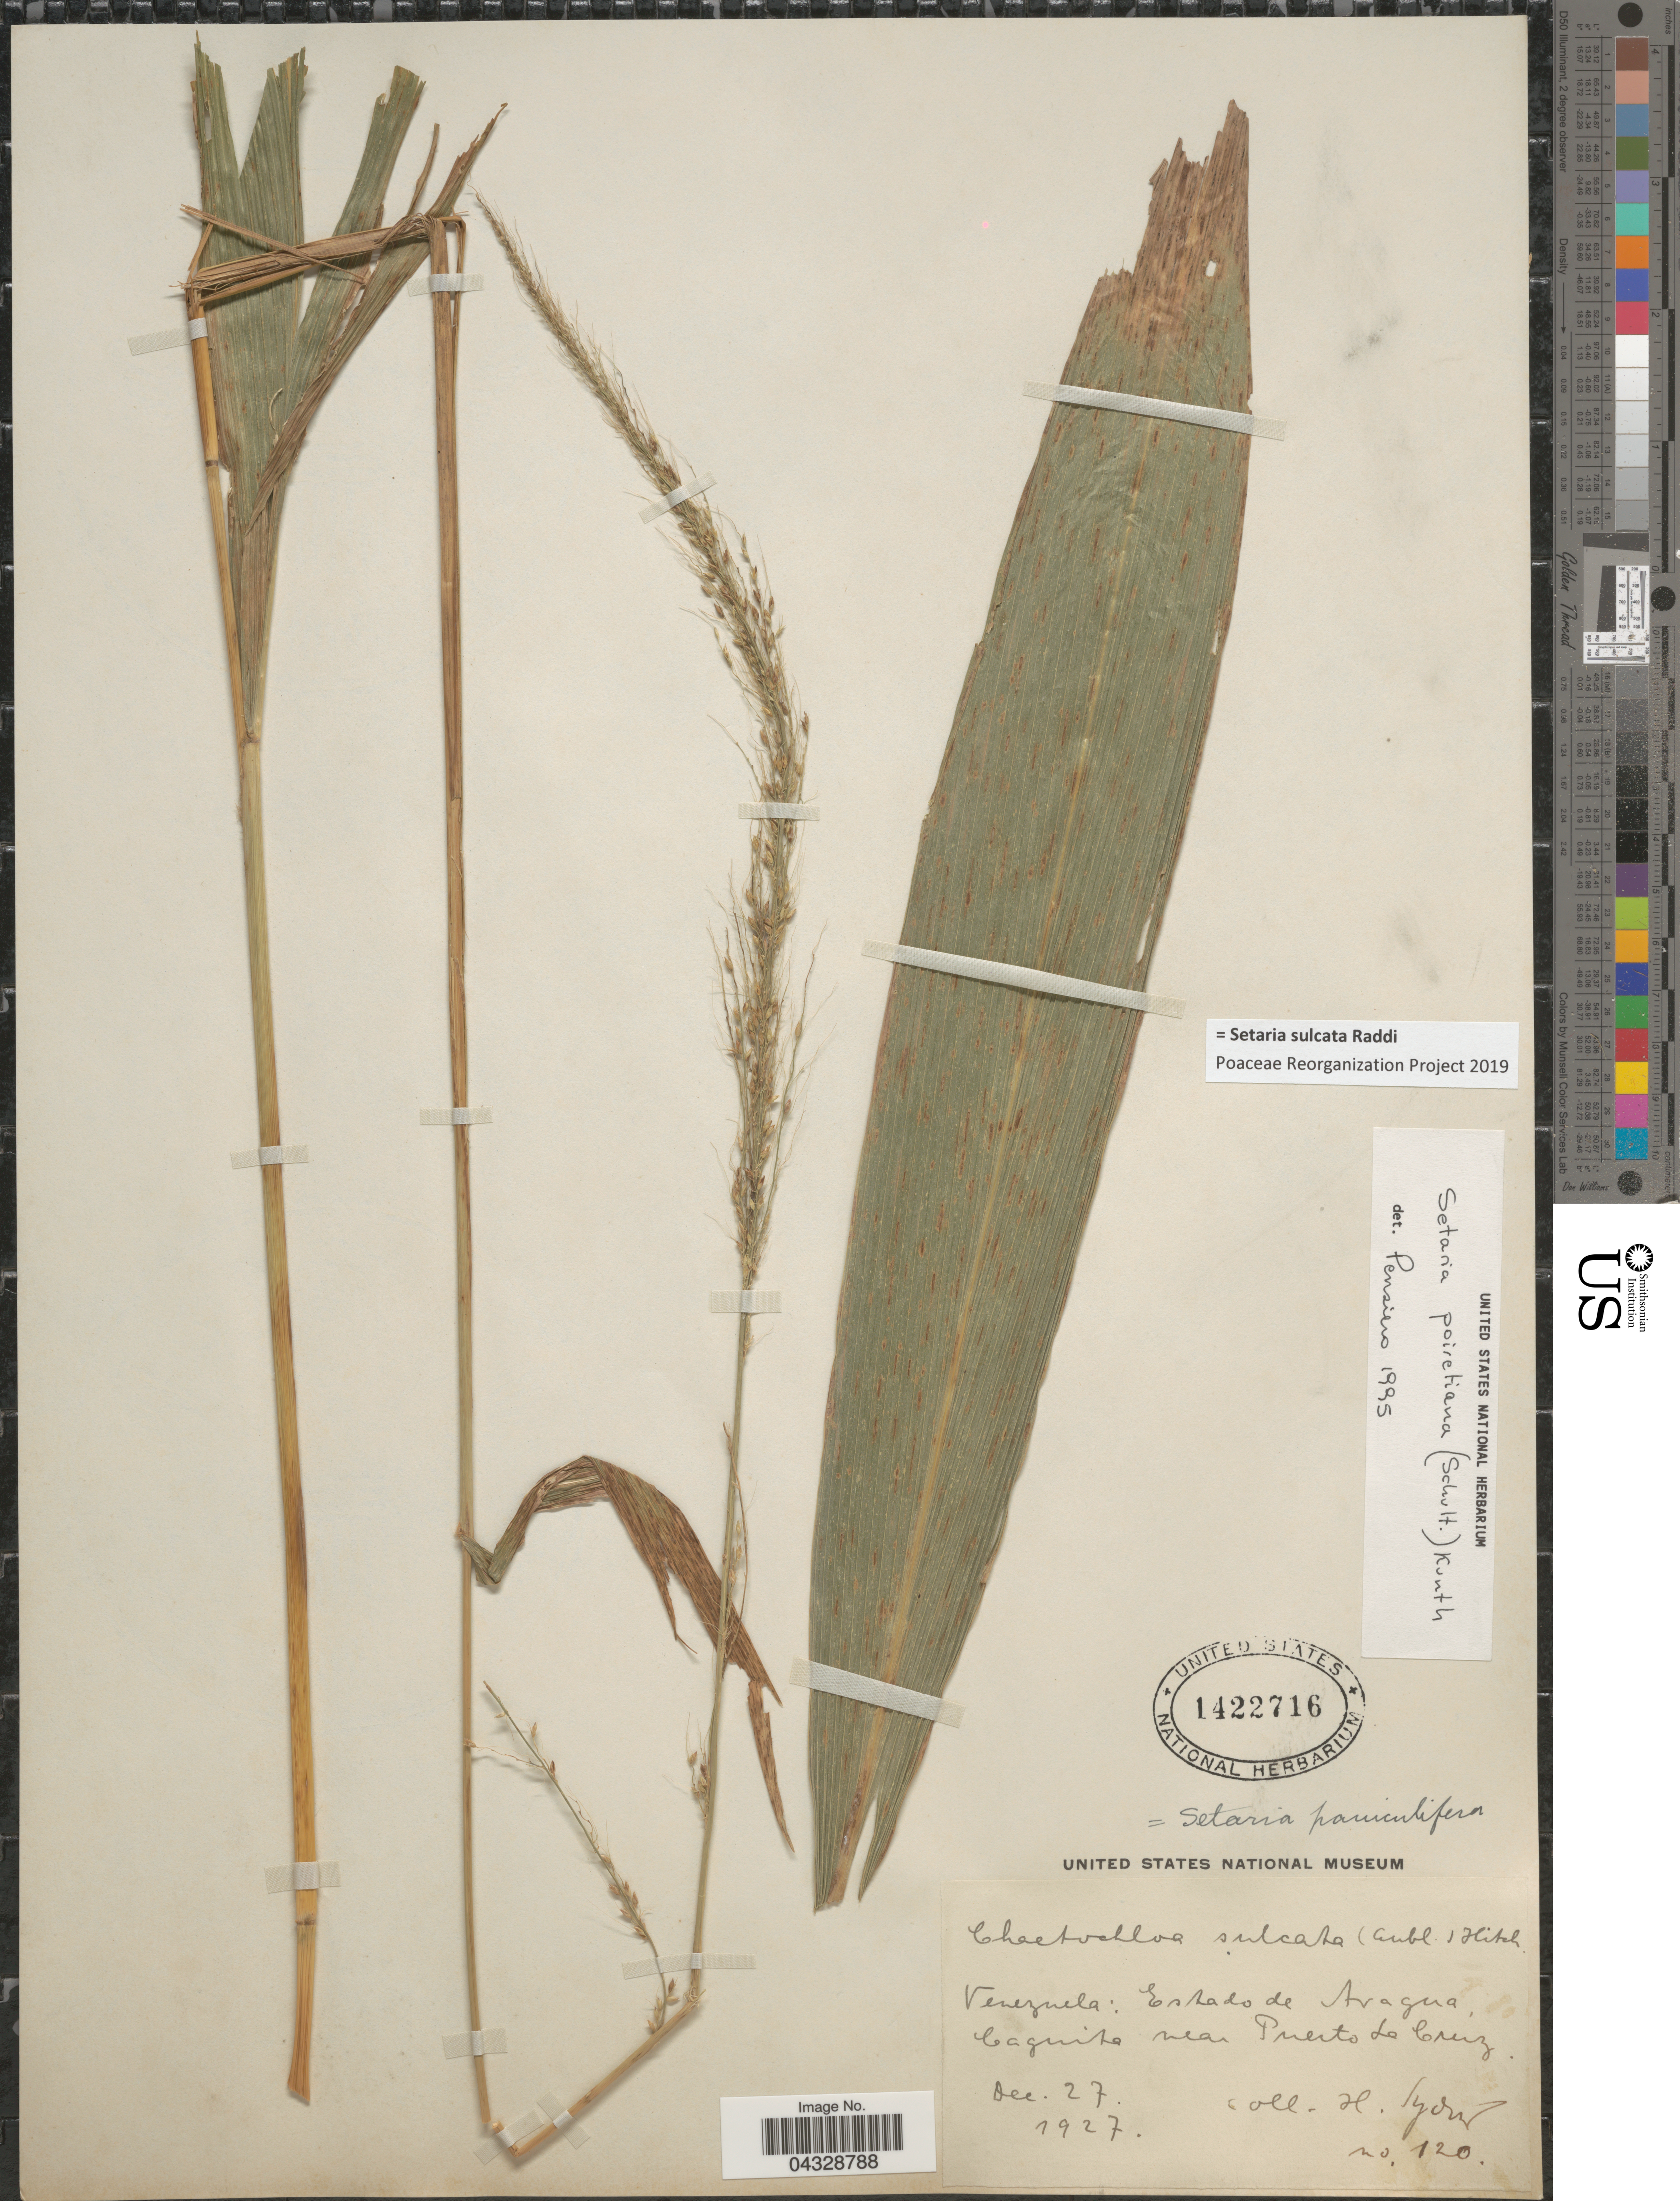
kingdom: Plantae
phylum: Tracheophyta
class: Liliopsida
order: Poales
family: Poaceae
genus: Setaria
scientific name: Setaria sulcata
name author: Raddi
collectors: H. Lydon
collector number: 120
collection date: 1927-12-27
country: Venezuela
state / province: Aragua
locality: Caquita near Puerto de Cruz.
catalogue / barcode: US 1422716